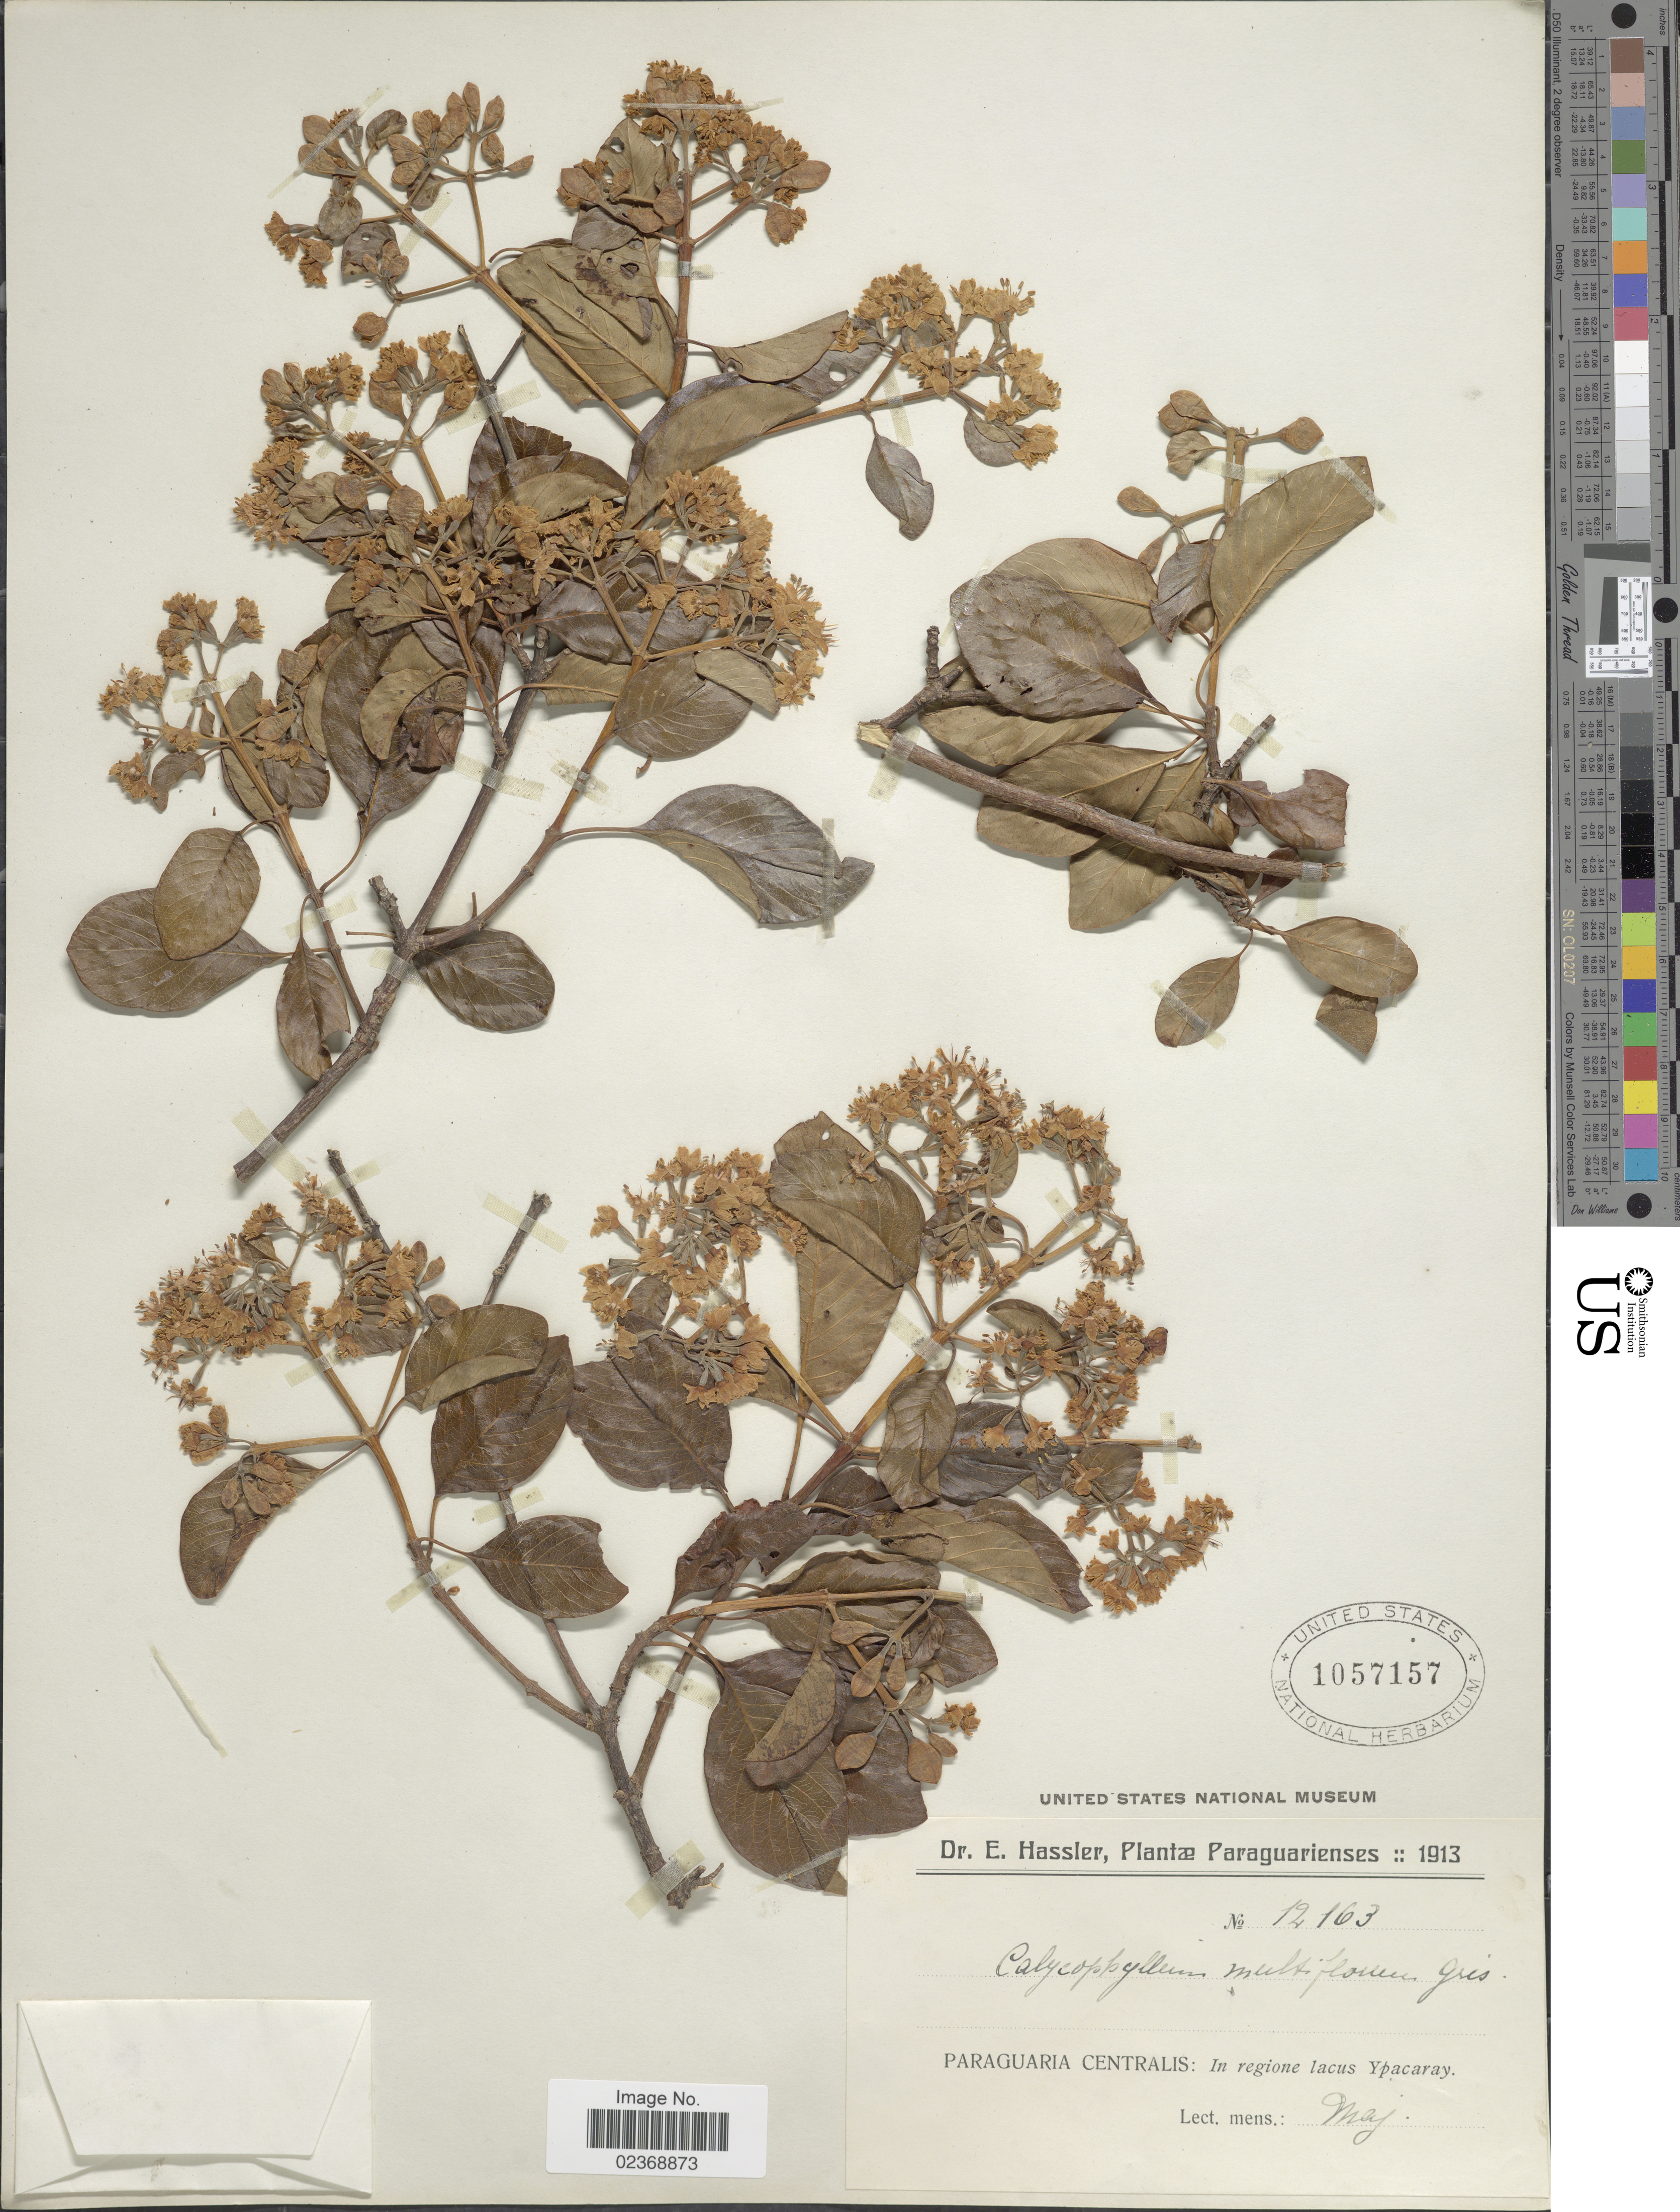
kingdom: Plantae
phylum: Tracheophyta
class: Magnoliopsida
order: Gentianales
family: Rubiaceae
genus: Calycophyllum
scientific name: Calycophyllum multiflorum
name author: Griseb.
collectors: E. Hassler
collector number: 12163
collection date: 1913-05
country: Paraguay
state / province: Central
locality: Paraguaria Centralis: In regione lacus Ypacaray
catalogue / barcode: US 1057157